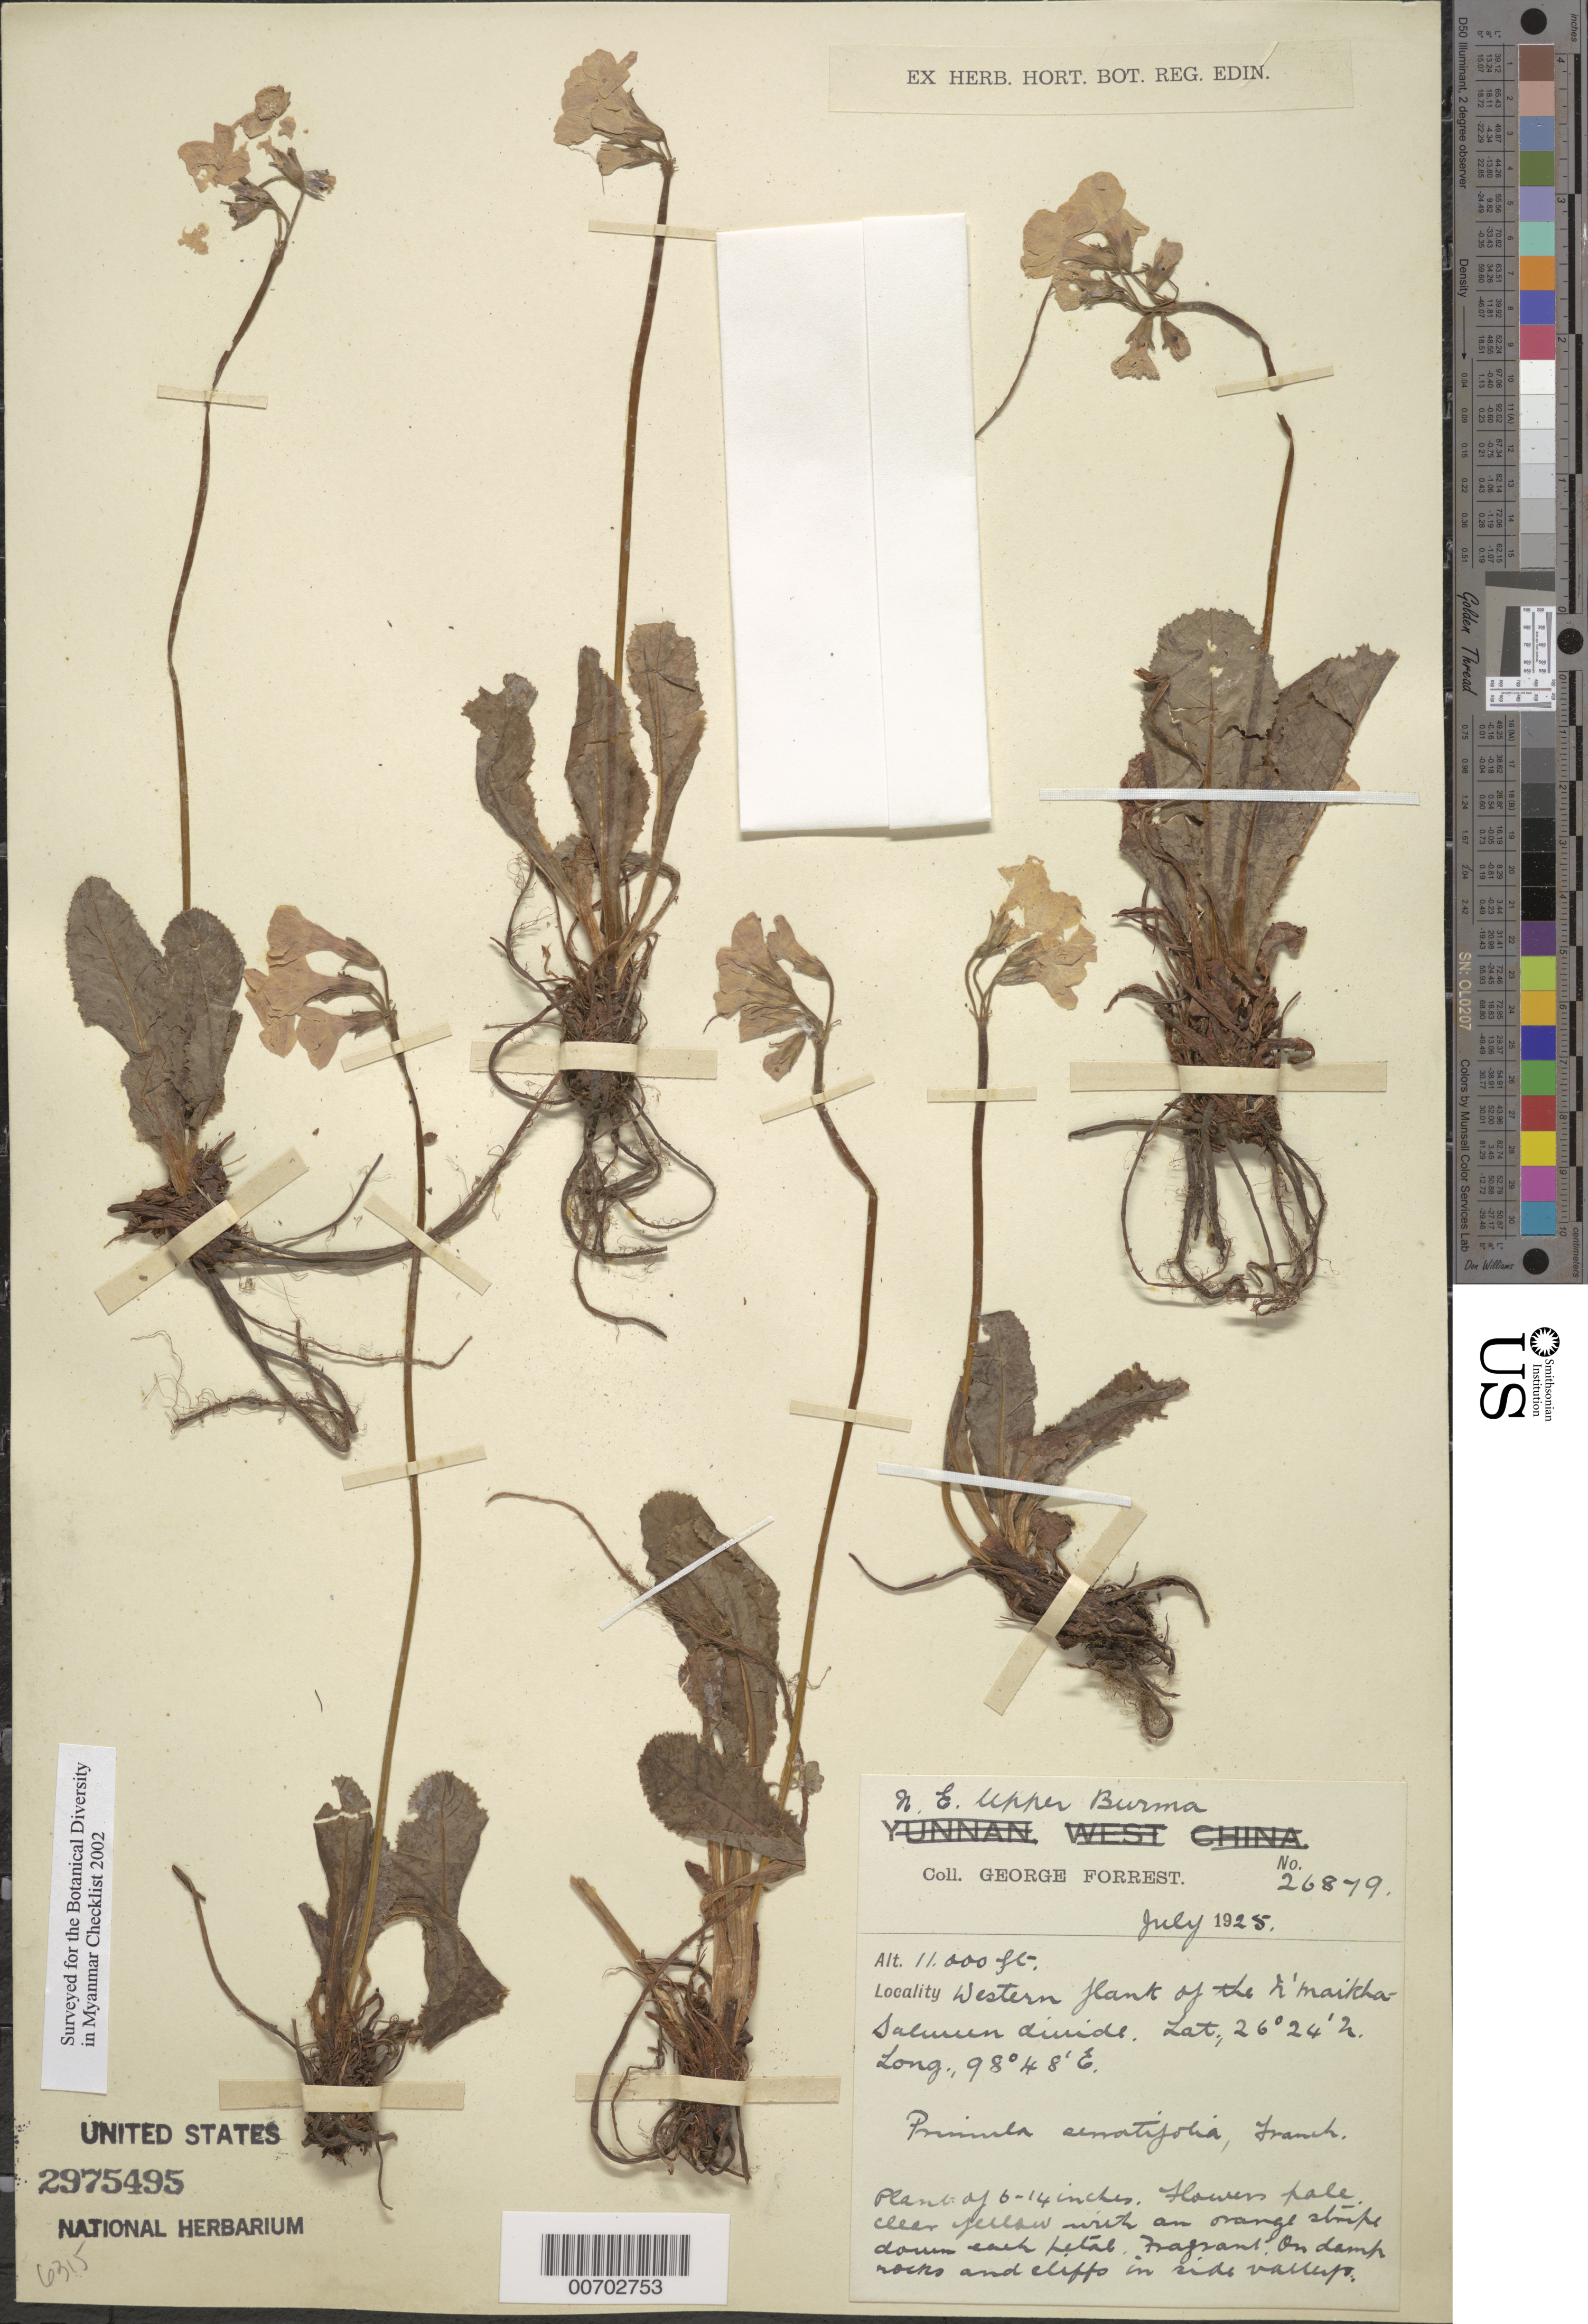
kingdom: Plantae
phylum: Tracheophyta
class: Magnoliopsida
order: Ericales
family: Primulaceae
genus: Primula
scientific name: Primula serratifolia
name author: Franch.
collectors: G. Forrest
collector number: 26879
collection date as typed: Jul 1925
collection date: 1925-07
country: Myanmar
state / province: Kachin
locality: N'Maikha-Salwin Divide, W flank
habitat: Damp rocks and cliffs in side valleys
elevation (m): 3353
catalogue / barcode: US 2975495